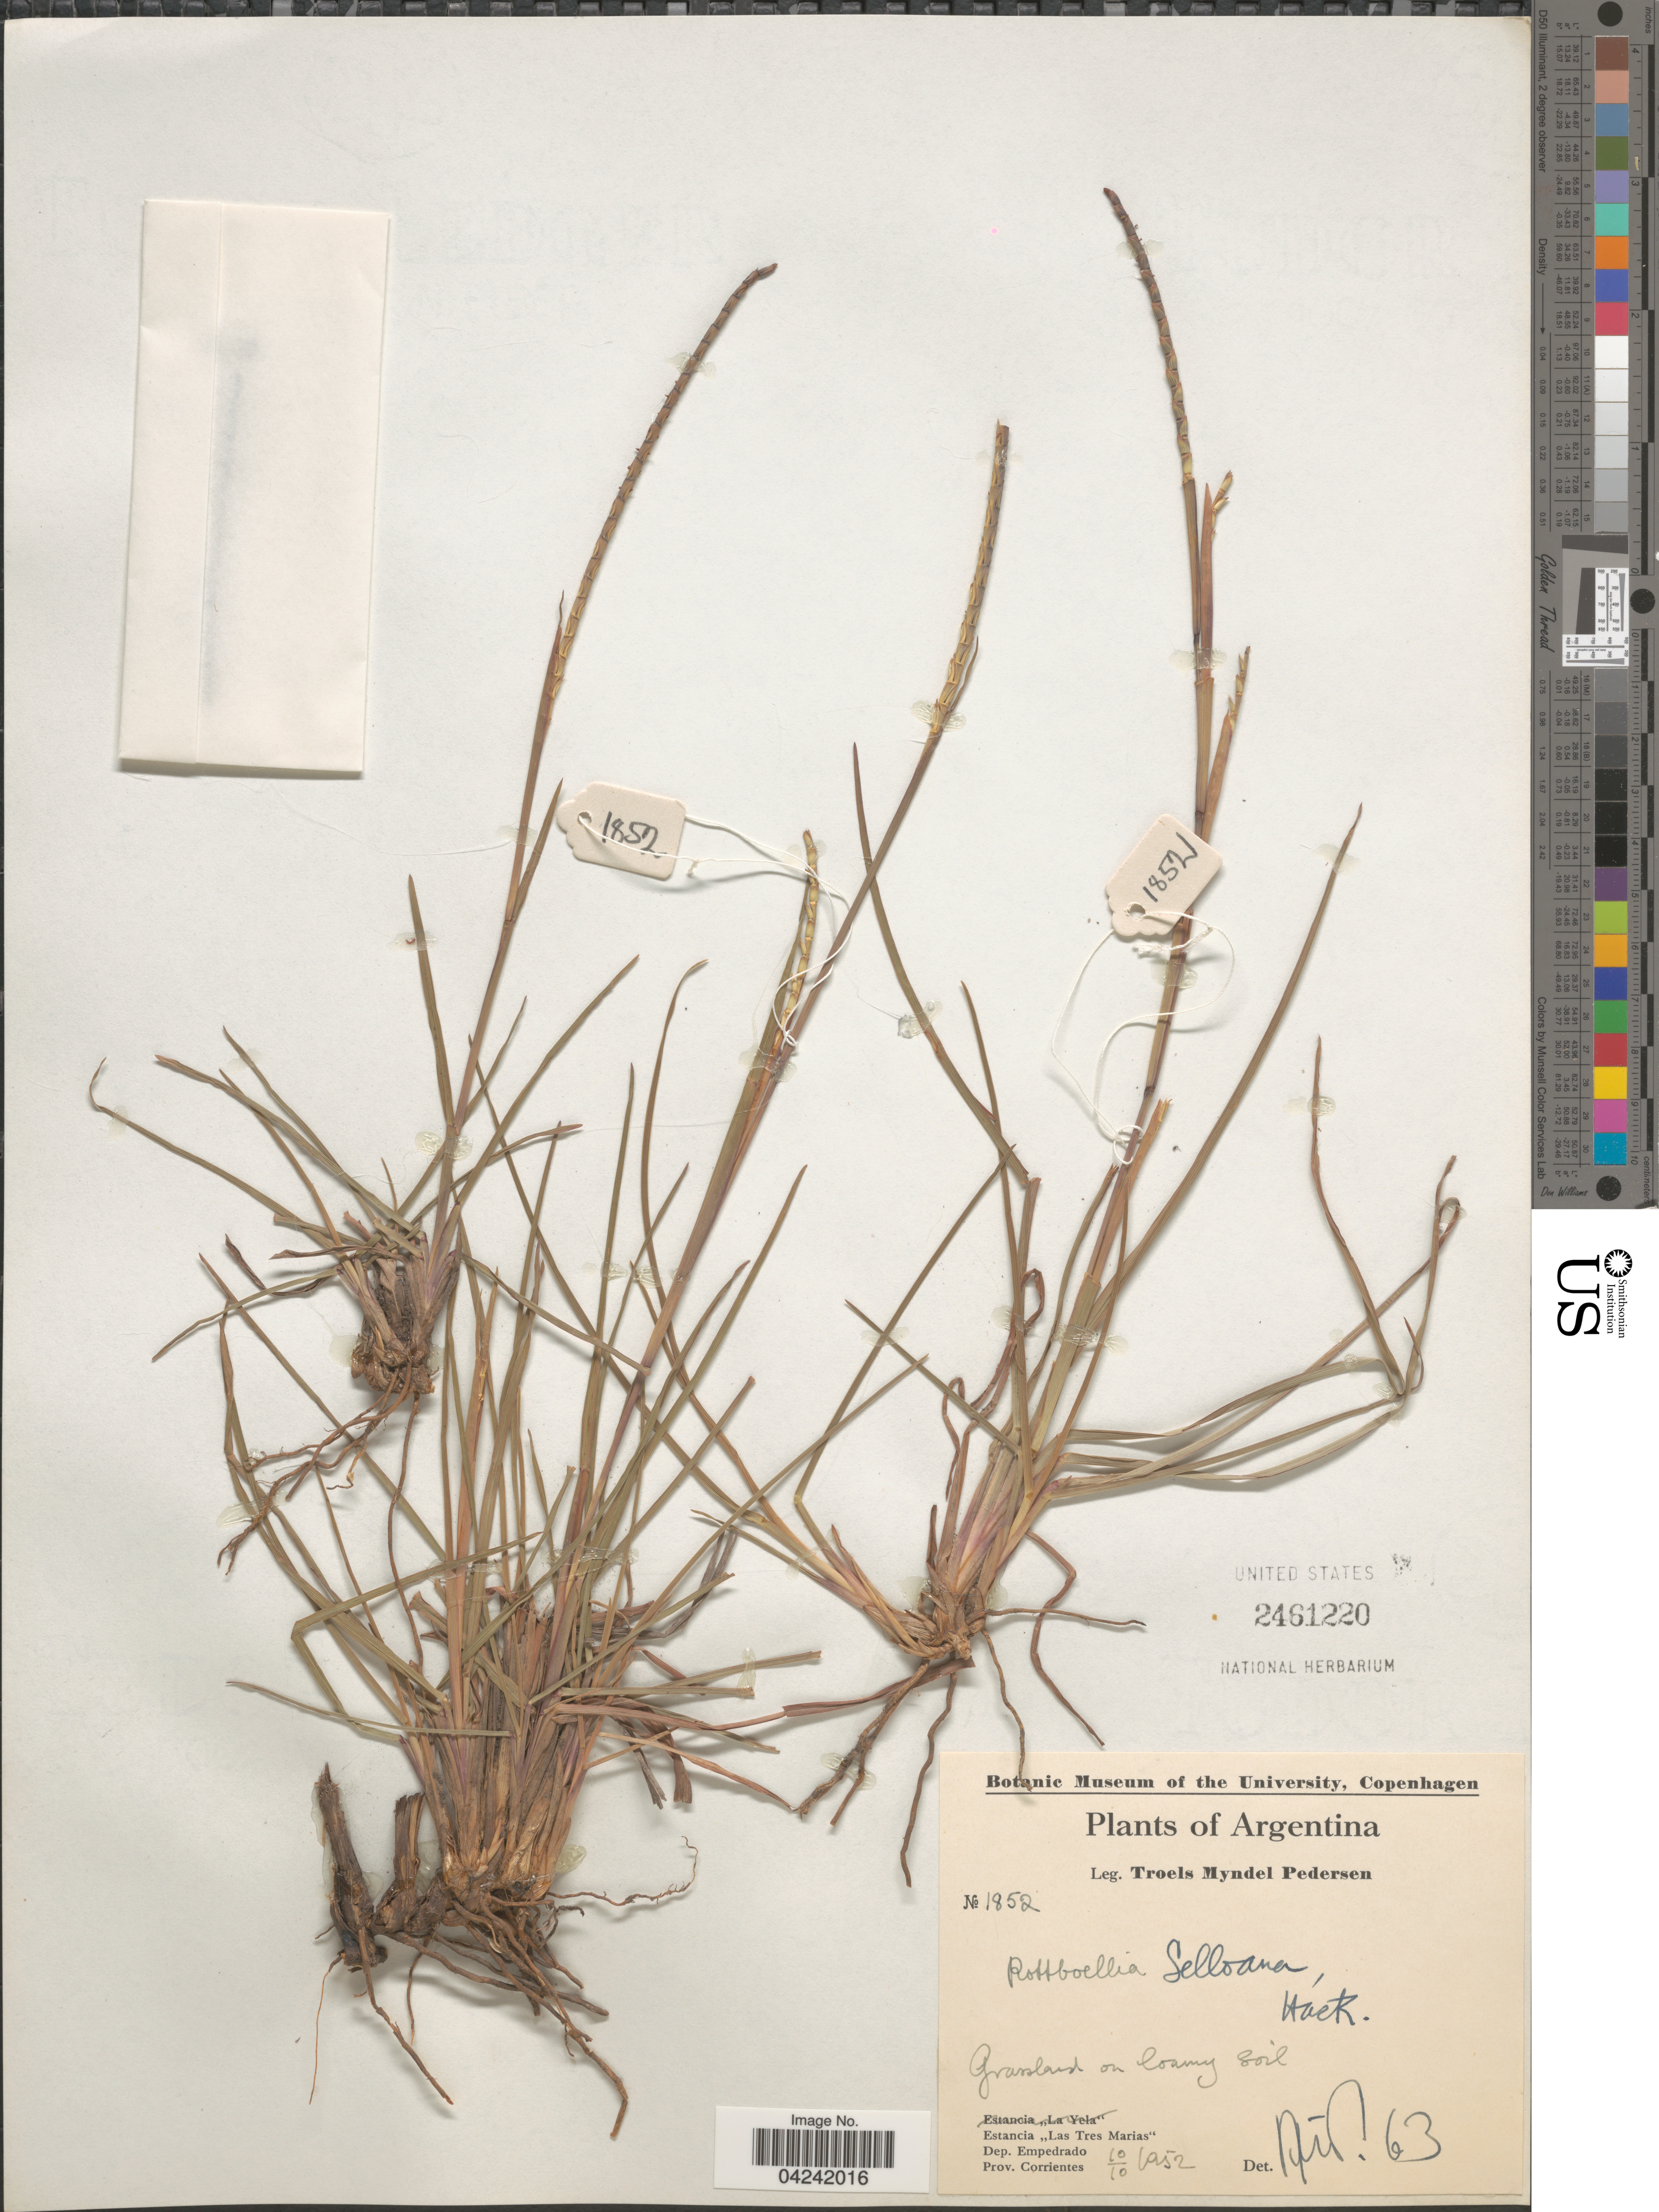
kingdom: Plantae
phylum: Tracheophyta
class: Liliopsida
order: Poales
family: Poaceae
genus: Mnesithea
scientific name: Mnesithea selloana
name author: (Hack.) de Koning & Sosef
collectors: T. Pederson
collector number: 1852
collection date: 1952-10-10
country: Argentina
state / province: Corrientes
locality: Estancia "Las Tres Marias". Dep. Empedrado.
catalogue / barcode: US 2461220